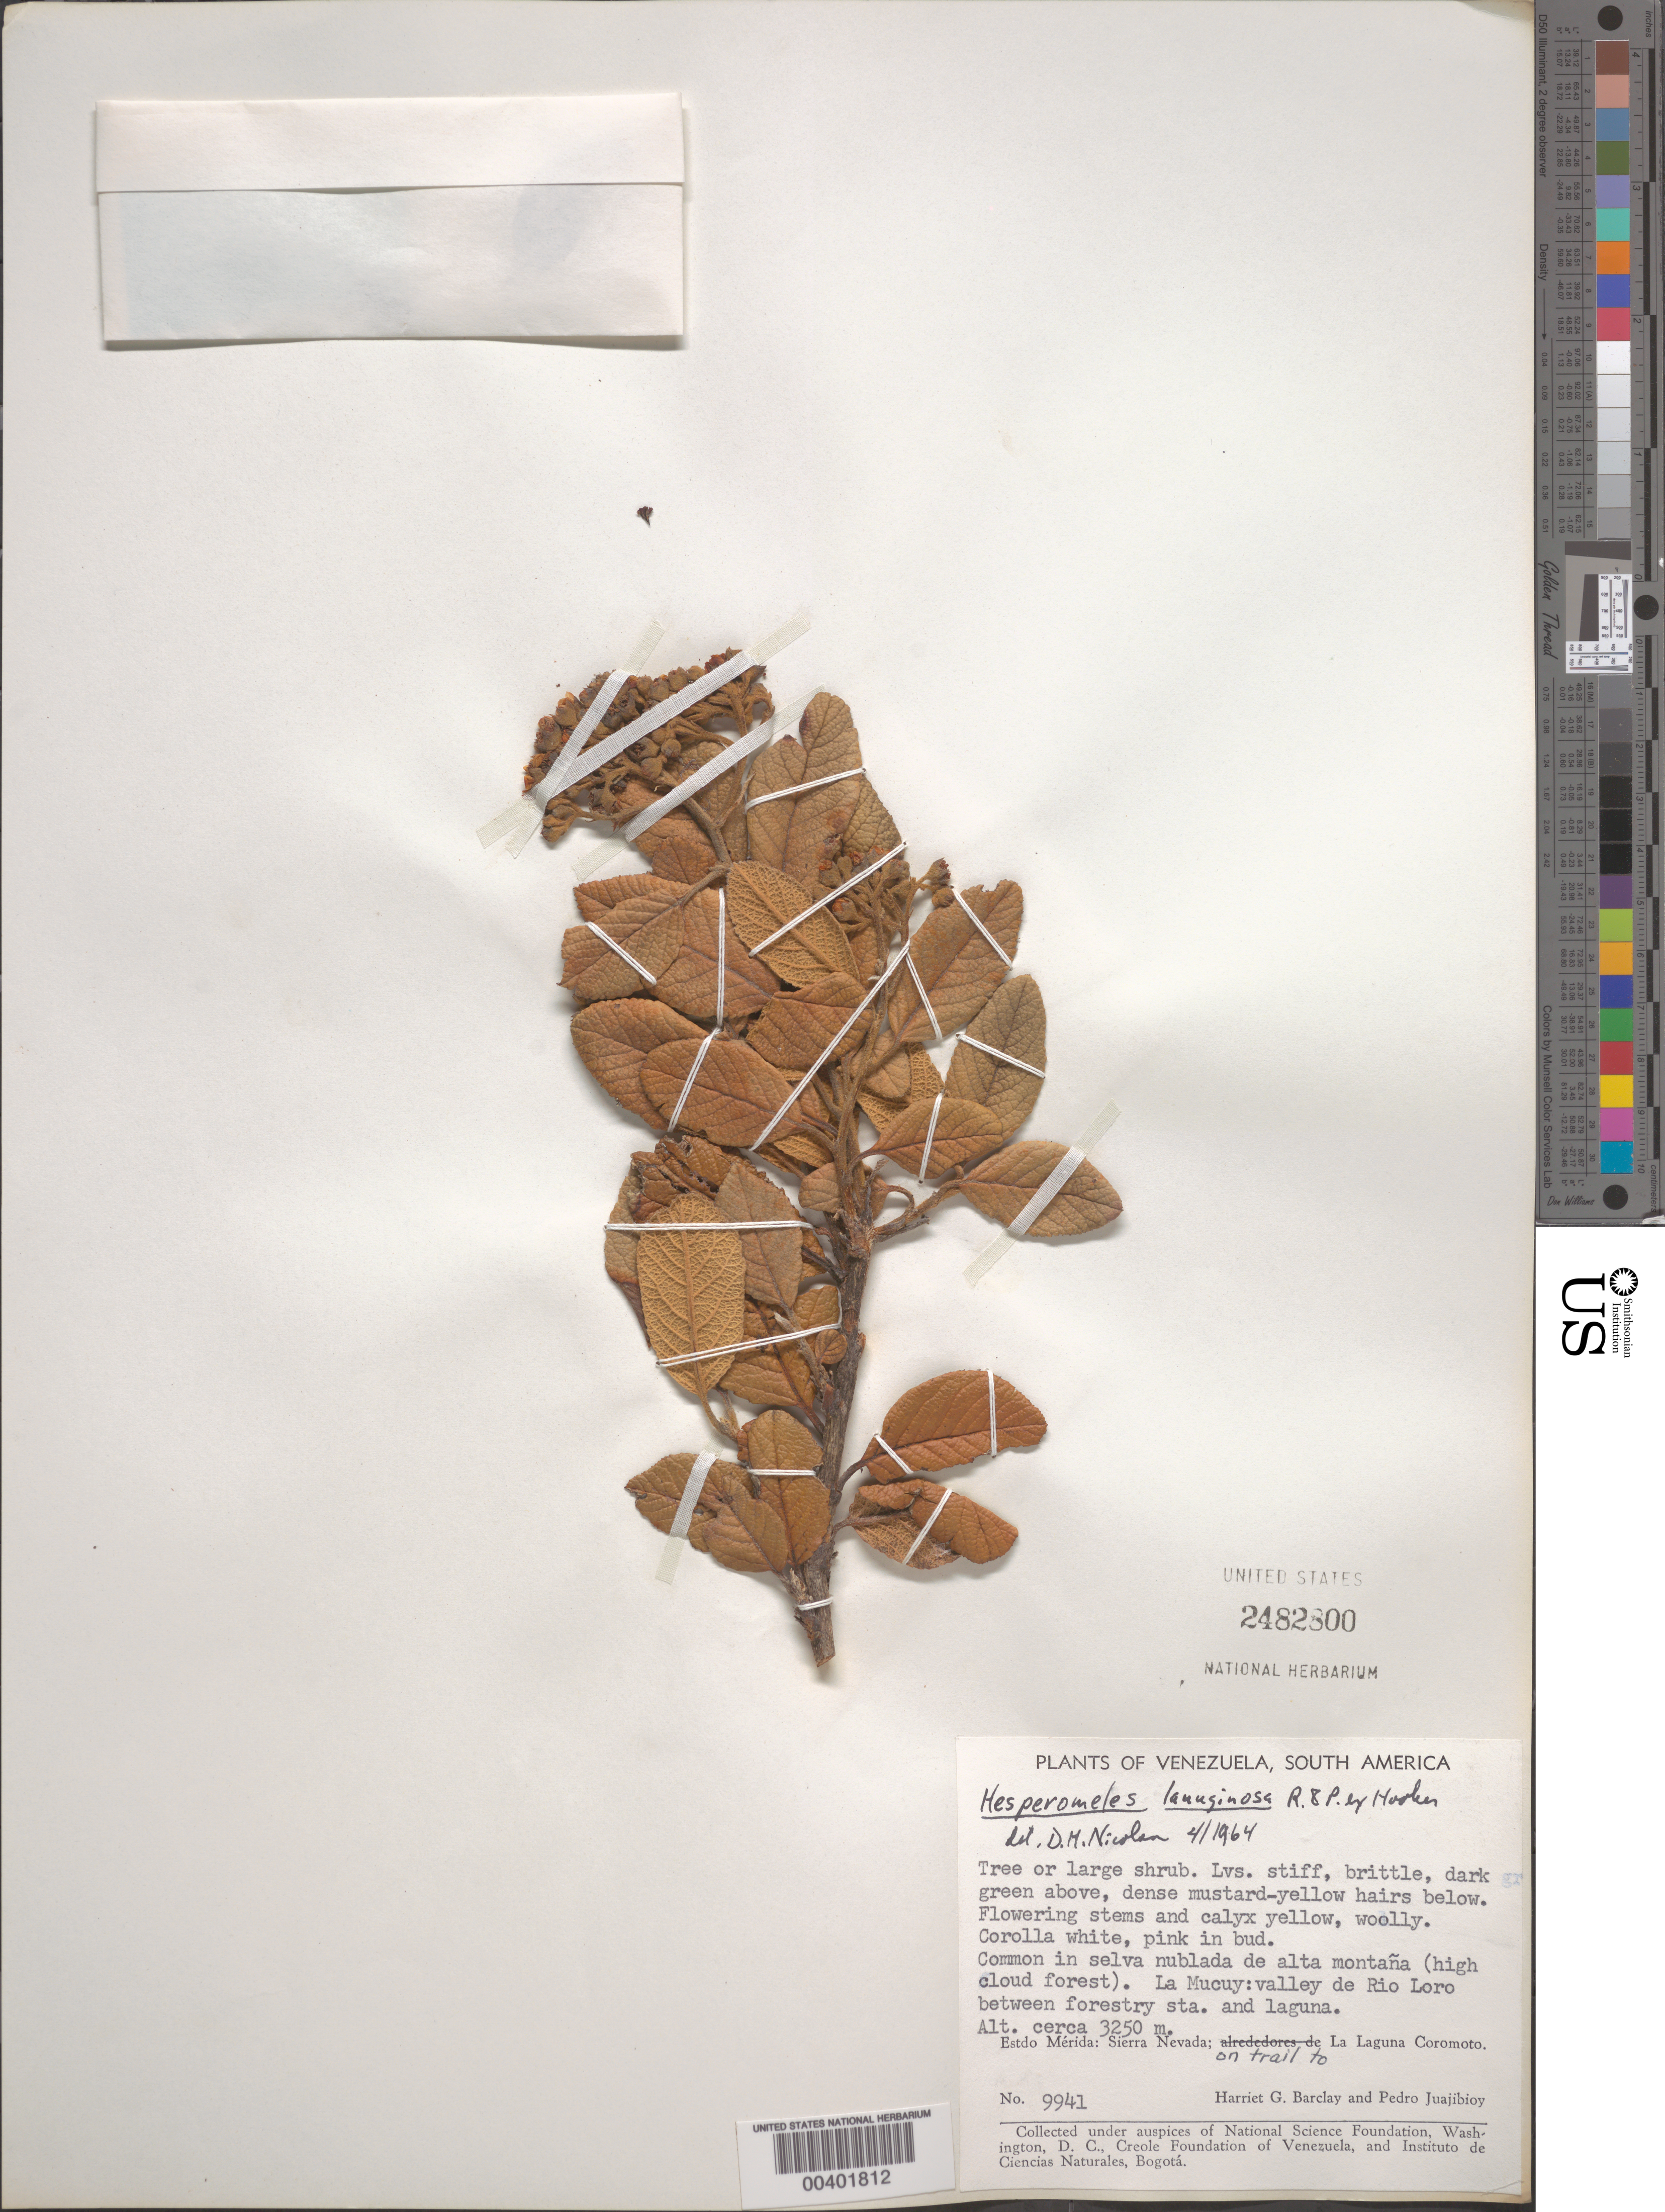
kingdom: Plantae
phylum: Tracheophyta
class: Magnoliopsida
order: Rosales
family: Rosaceae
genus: Hesperomeles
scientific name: Hesperomeles ferruginea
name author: (Juss. ex Pers.) Benth.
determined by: Dorr, L. J., (BOT), Smithsonian Institution - National Museum of Natural History (UNITED STATES)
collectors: H. G. Barclay & P. Juajibioy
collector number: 9941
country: Venezuela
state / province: Mérida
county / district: Libertador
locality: Sierra Nevada; On trail to La Laguna Coromoto. La Mucuy: valley de Río Loro between forestry sta. and laguna. Coromoto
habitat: Selva nublada de alta montaña (high cloud forest).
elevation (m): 3250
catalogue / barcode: US 2482800